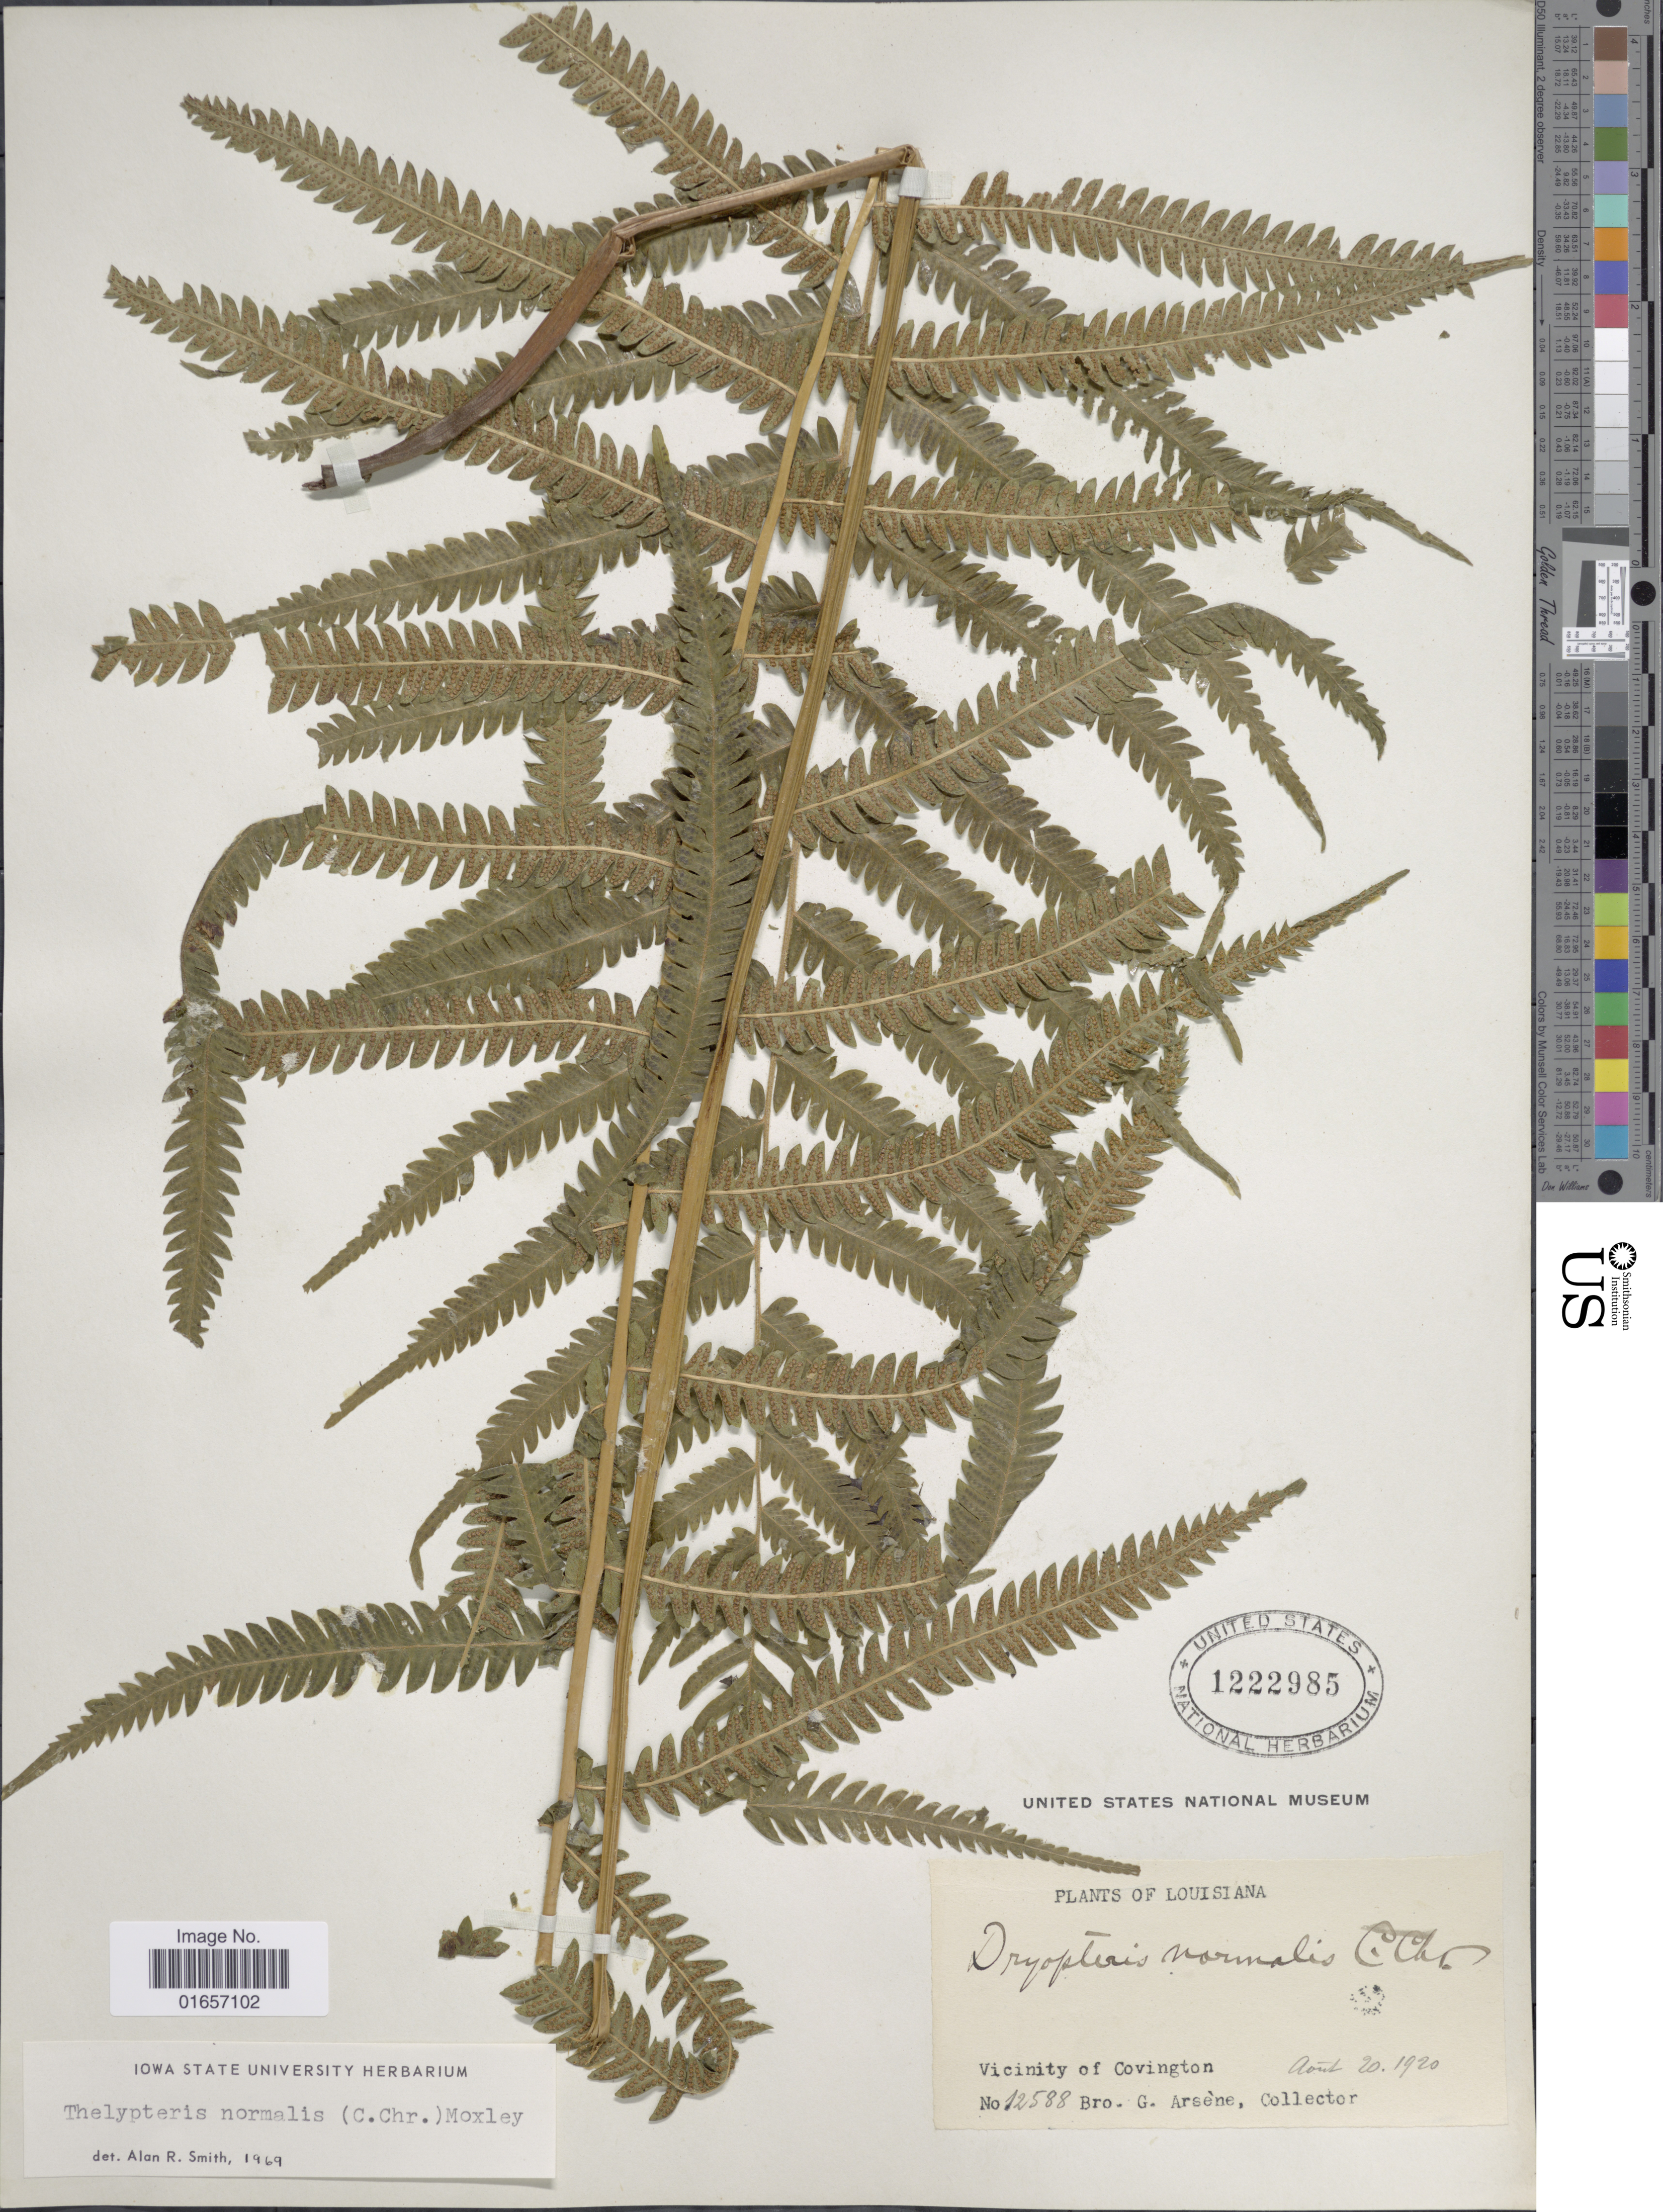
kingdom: Plantae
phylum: Tracheophyta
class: Polypodiopsida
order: Polypodiales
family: Thelypteridaceae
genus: Christella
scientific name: Christella kunthii comb. ined.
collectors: Bro. G. Arsène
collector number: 12588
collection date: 1920-08-20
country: United States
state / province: Louisiana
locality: Vicinity of Covington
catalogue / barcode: US 1222985